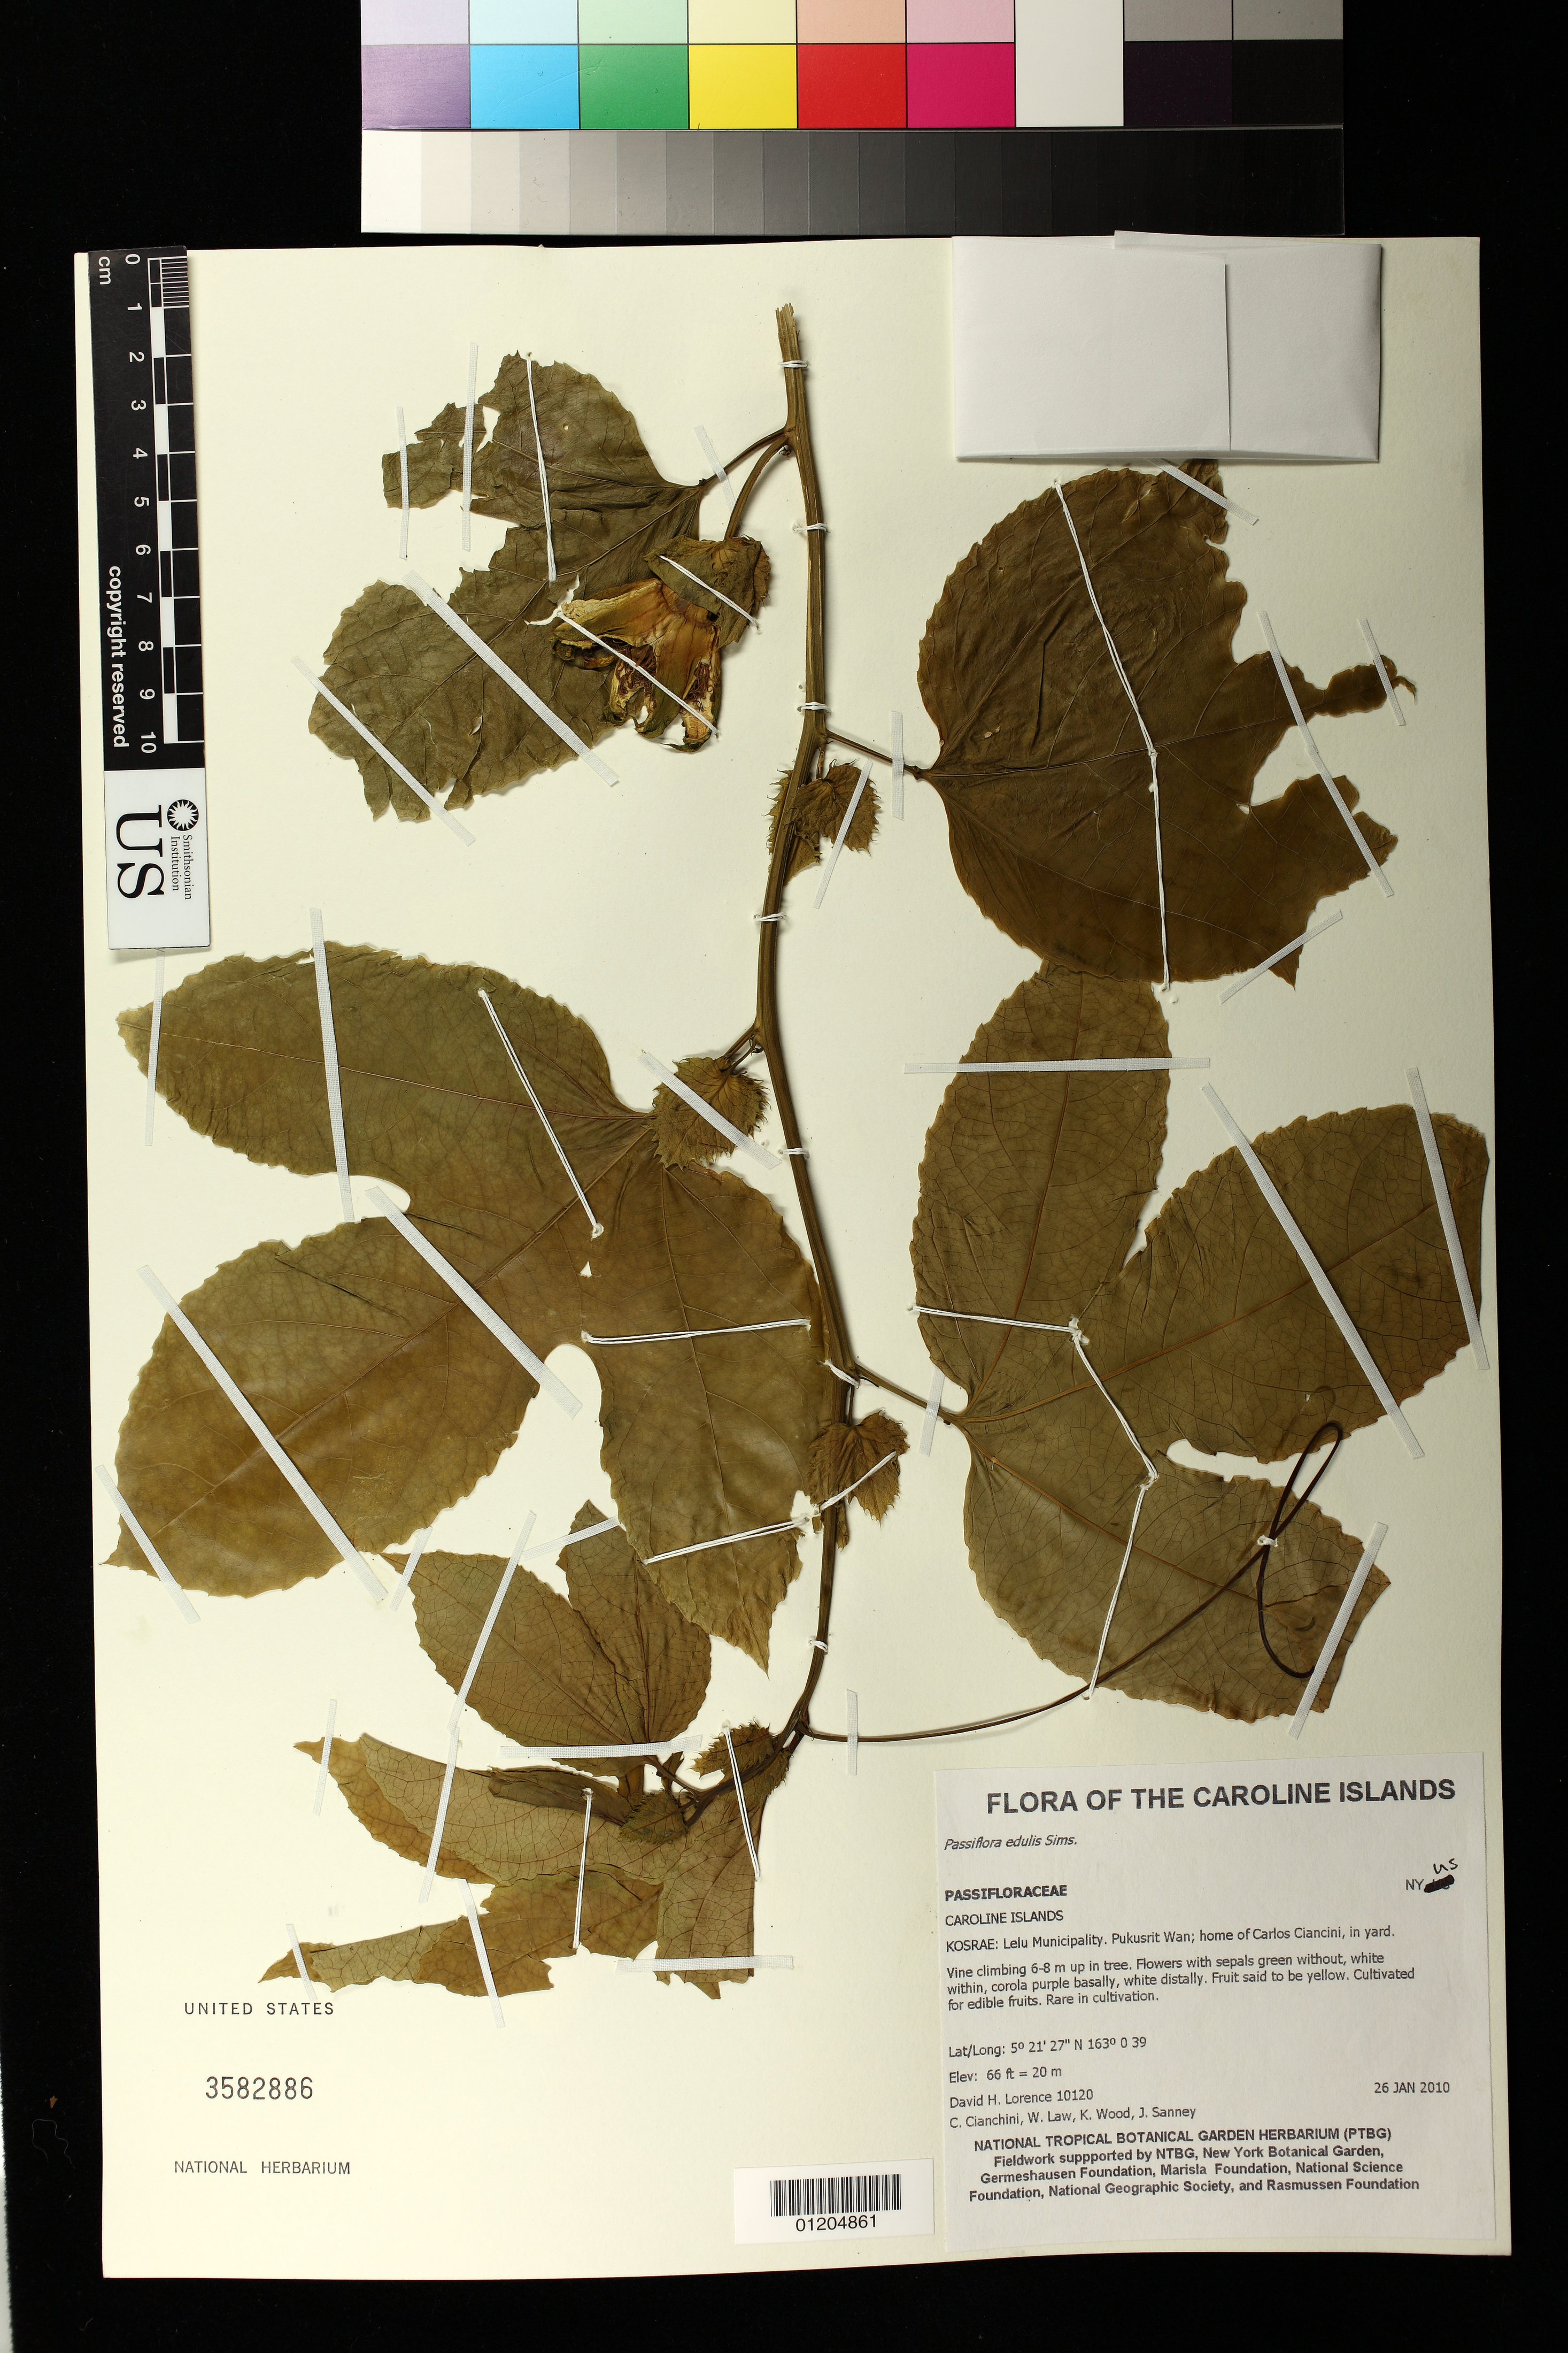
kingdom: Plantae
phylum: Tracheophyta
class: Magnoliopsida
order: Malpighiales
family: Passifloraceae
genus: Passiflora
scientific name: Passiflora edulis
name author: Sims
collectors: C. Cianchini, W. Law, K. R. Wood & J. Sanney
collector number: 10120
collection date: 2010-01-26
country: Micronesia, Federated States of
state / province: Kosrae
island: Kosrae [Kusaie]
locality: Lelu municipality. Pukusrit Wan; home of Carlos Ciancini, in yard.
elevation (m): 20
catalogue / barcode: US 3582886